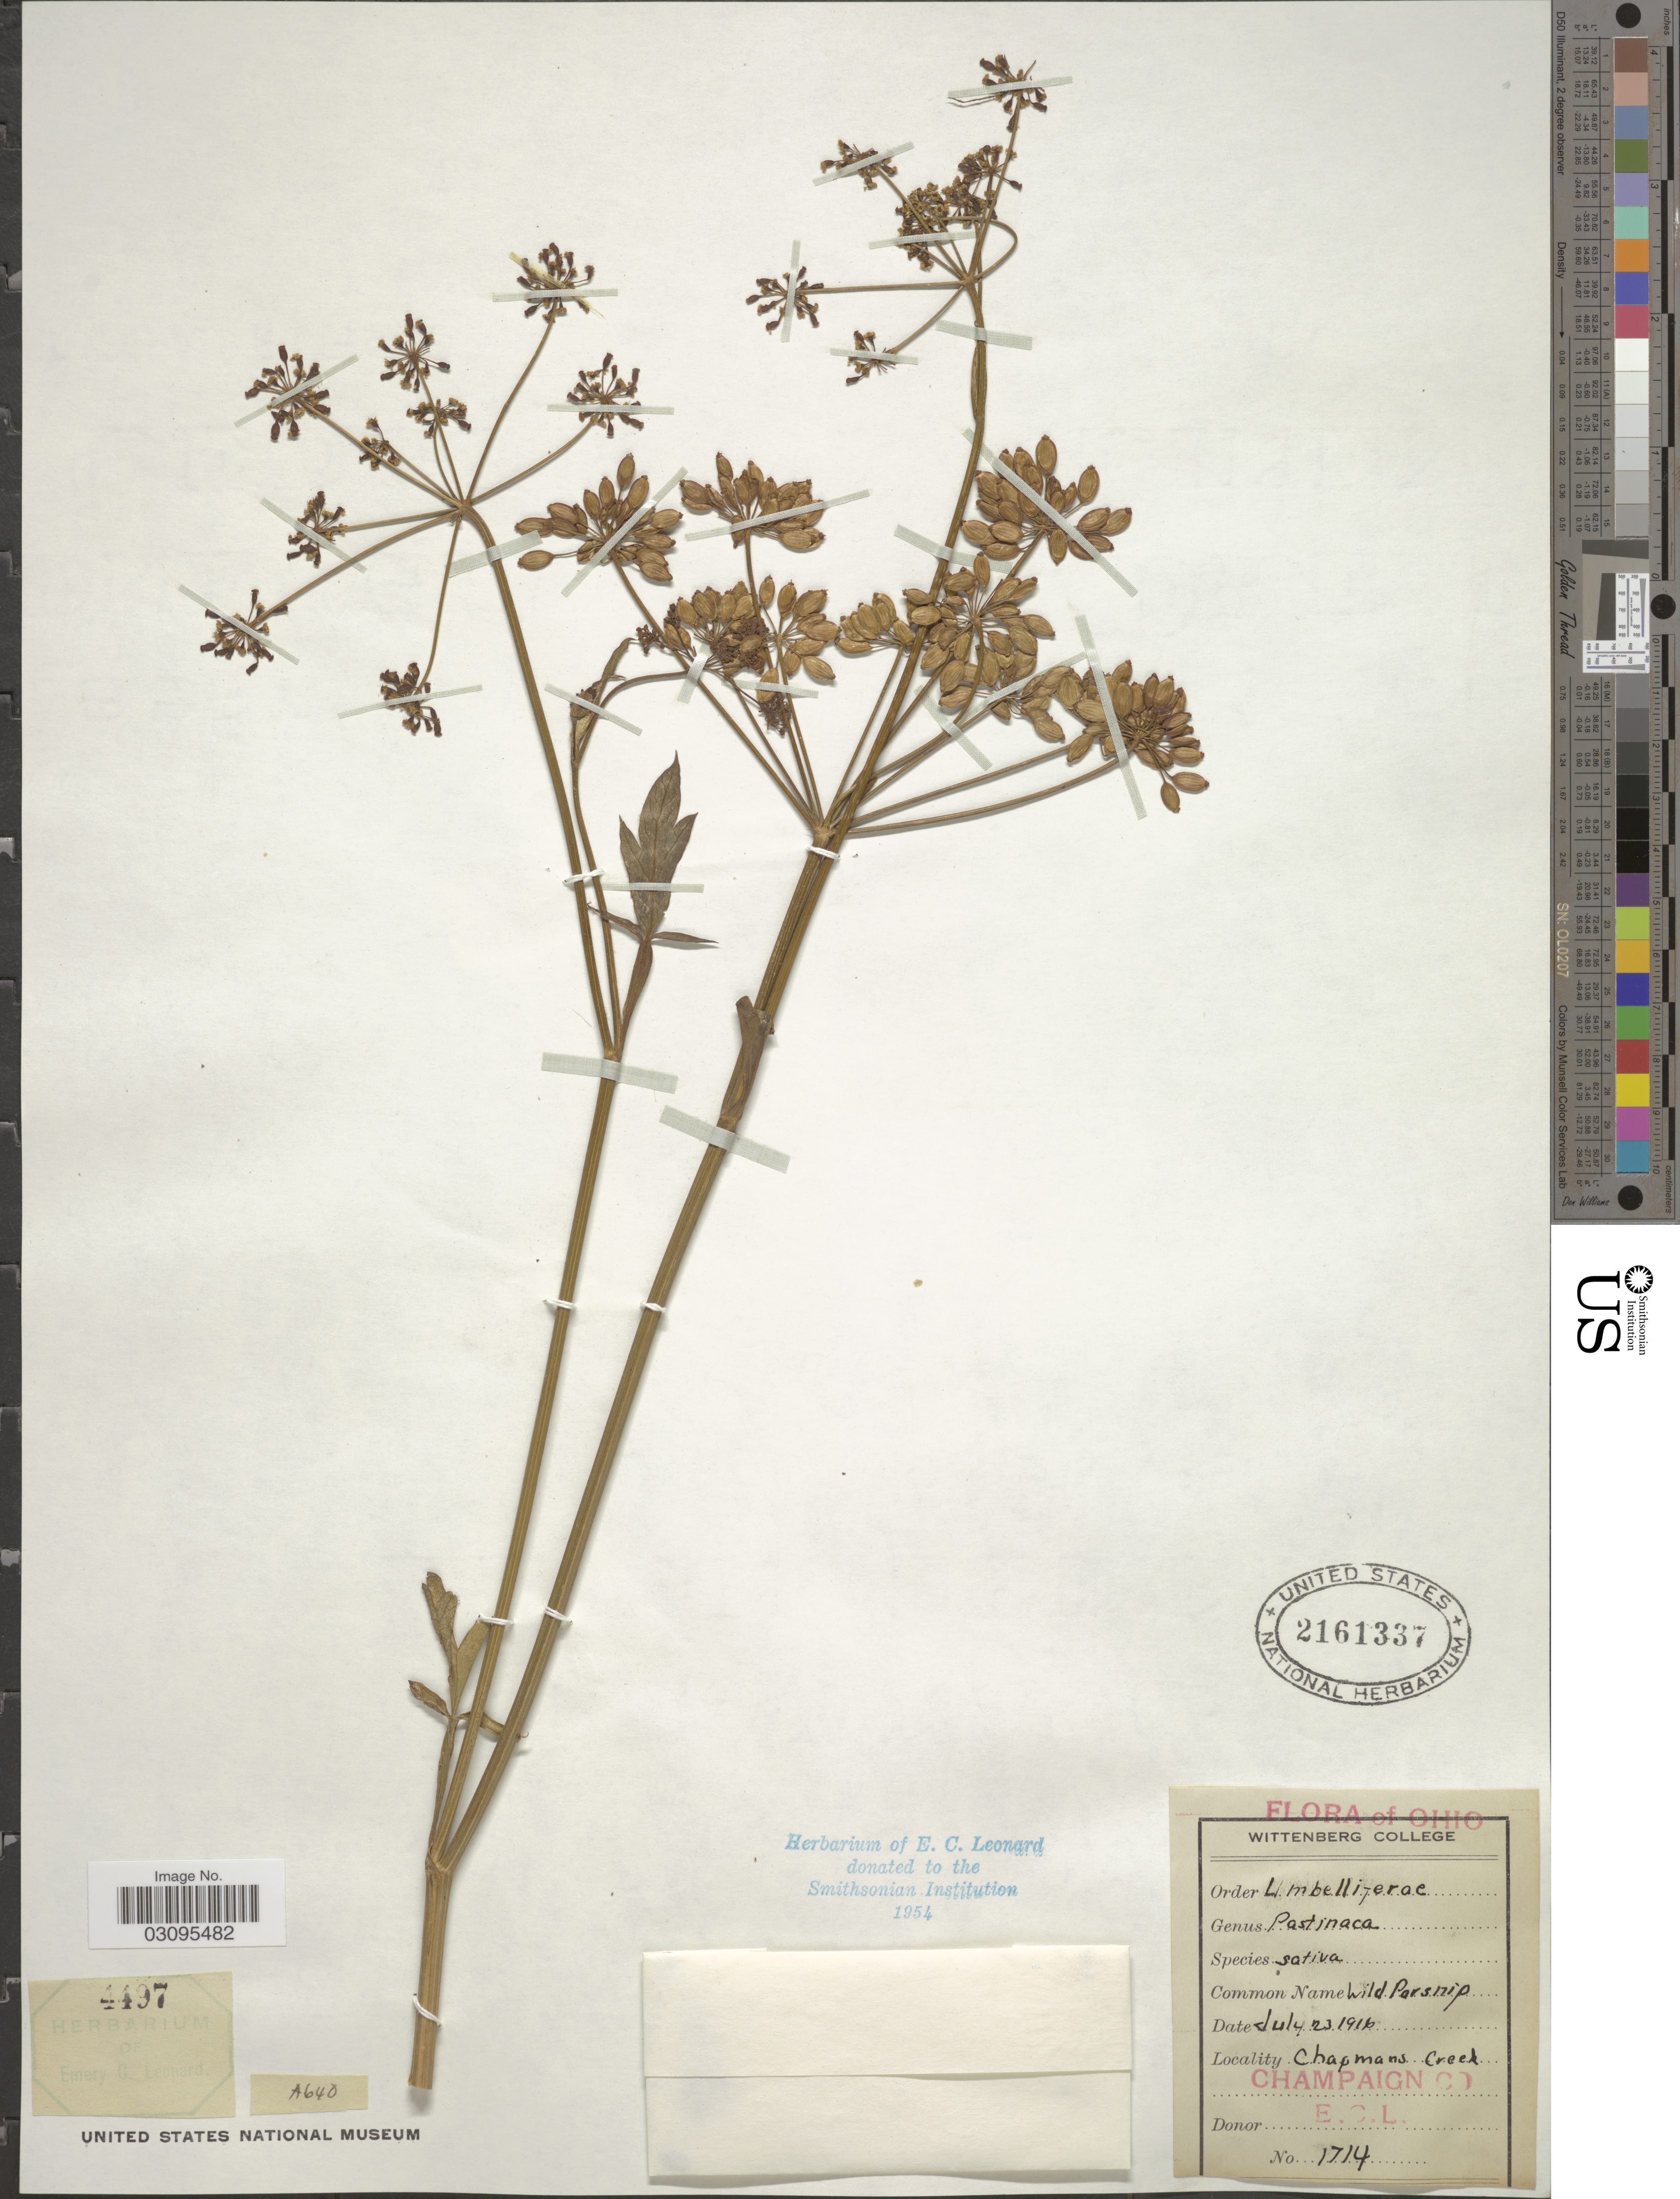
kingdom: Plantae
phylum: Tracheophyta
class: Magnoliopsida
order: Apiales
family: Apiaceae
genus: Pastinaca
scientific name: Pastinaca sativa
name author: L.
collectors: E. C. Leonard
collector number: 1714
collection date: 1916-07-23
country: United States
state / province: Ohio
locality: Chapmans Creek, Champaign Co.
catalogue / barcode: US 2161337